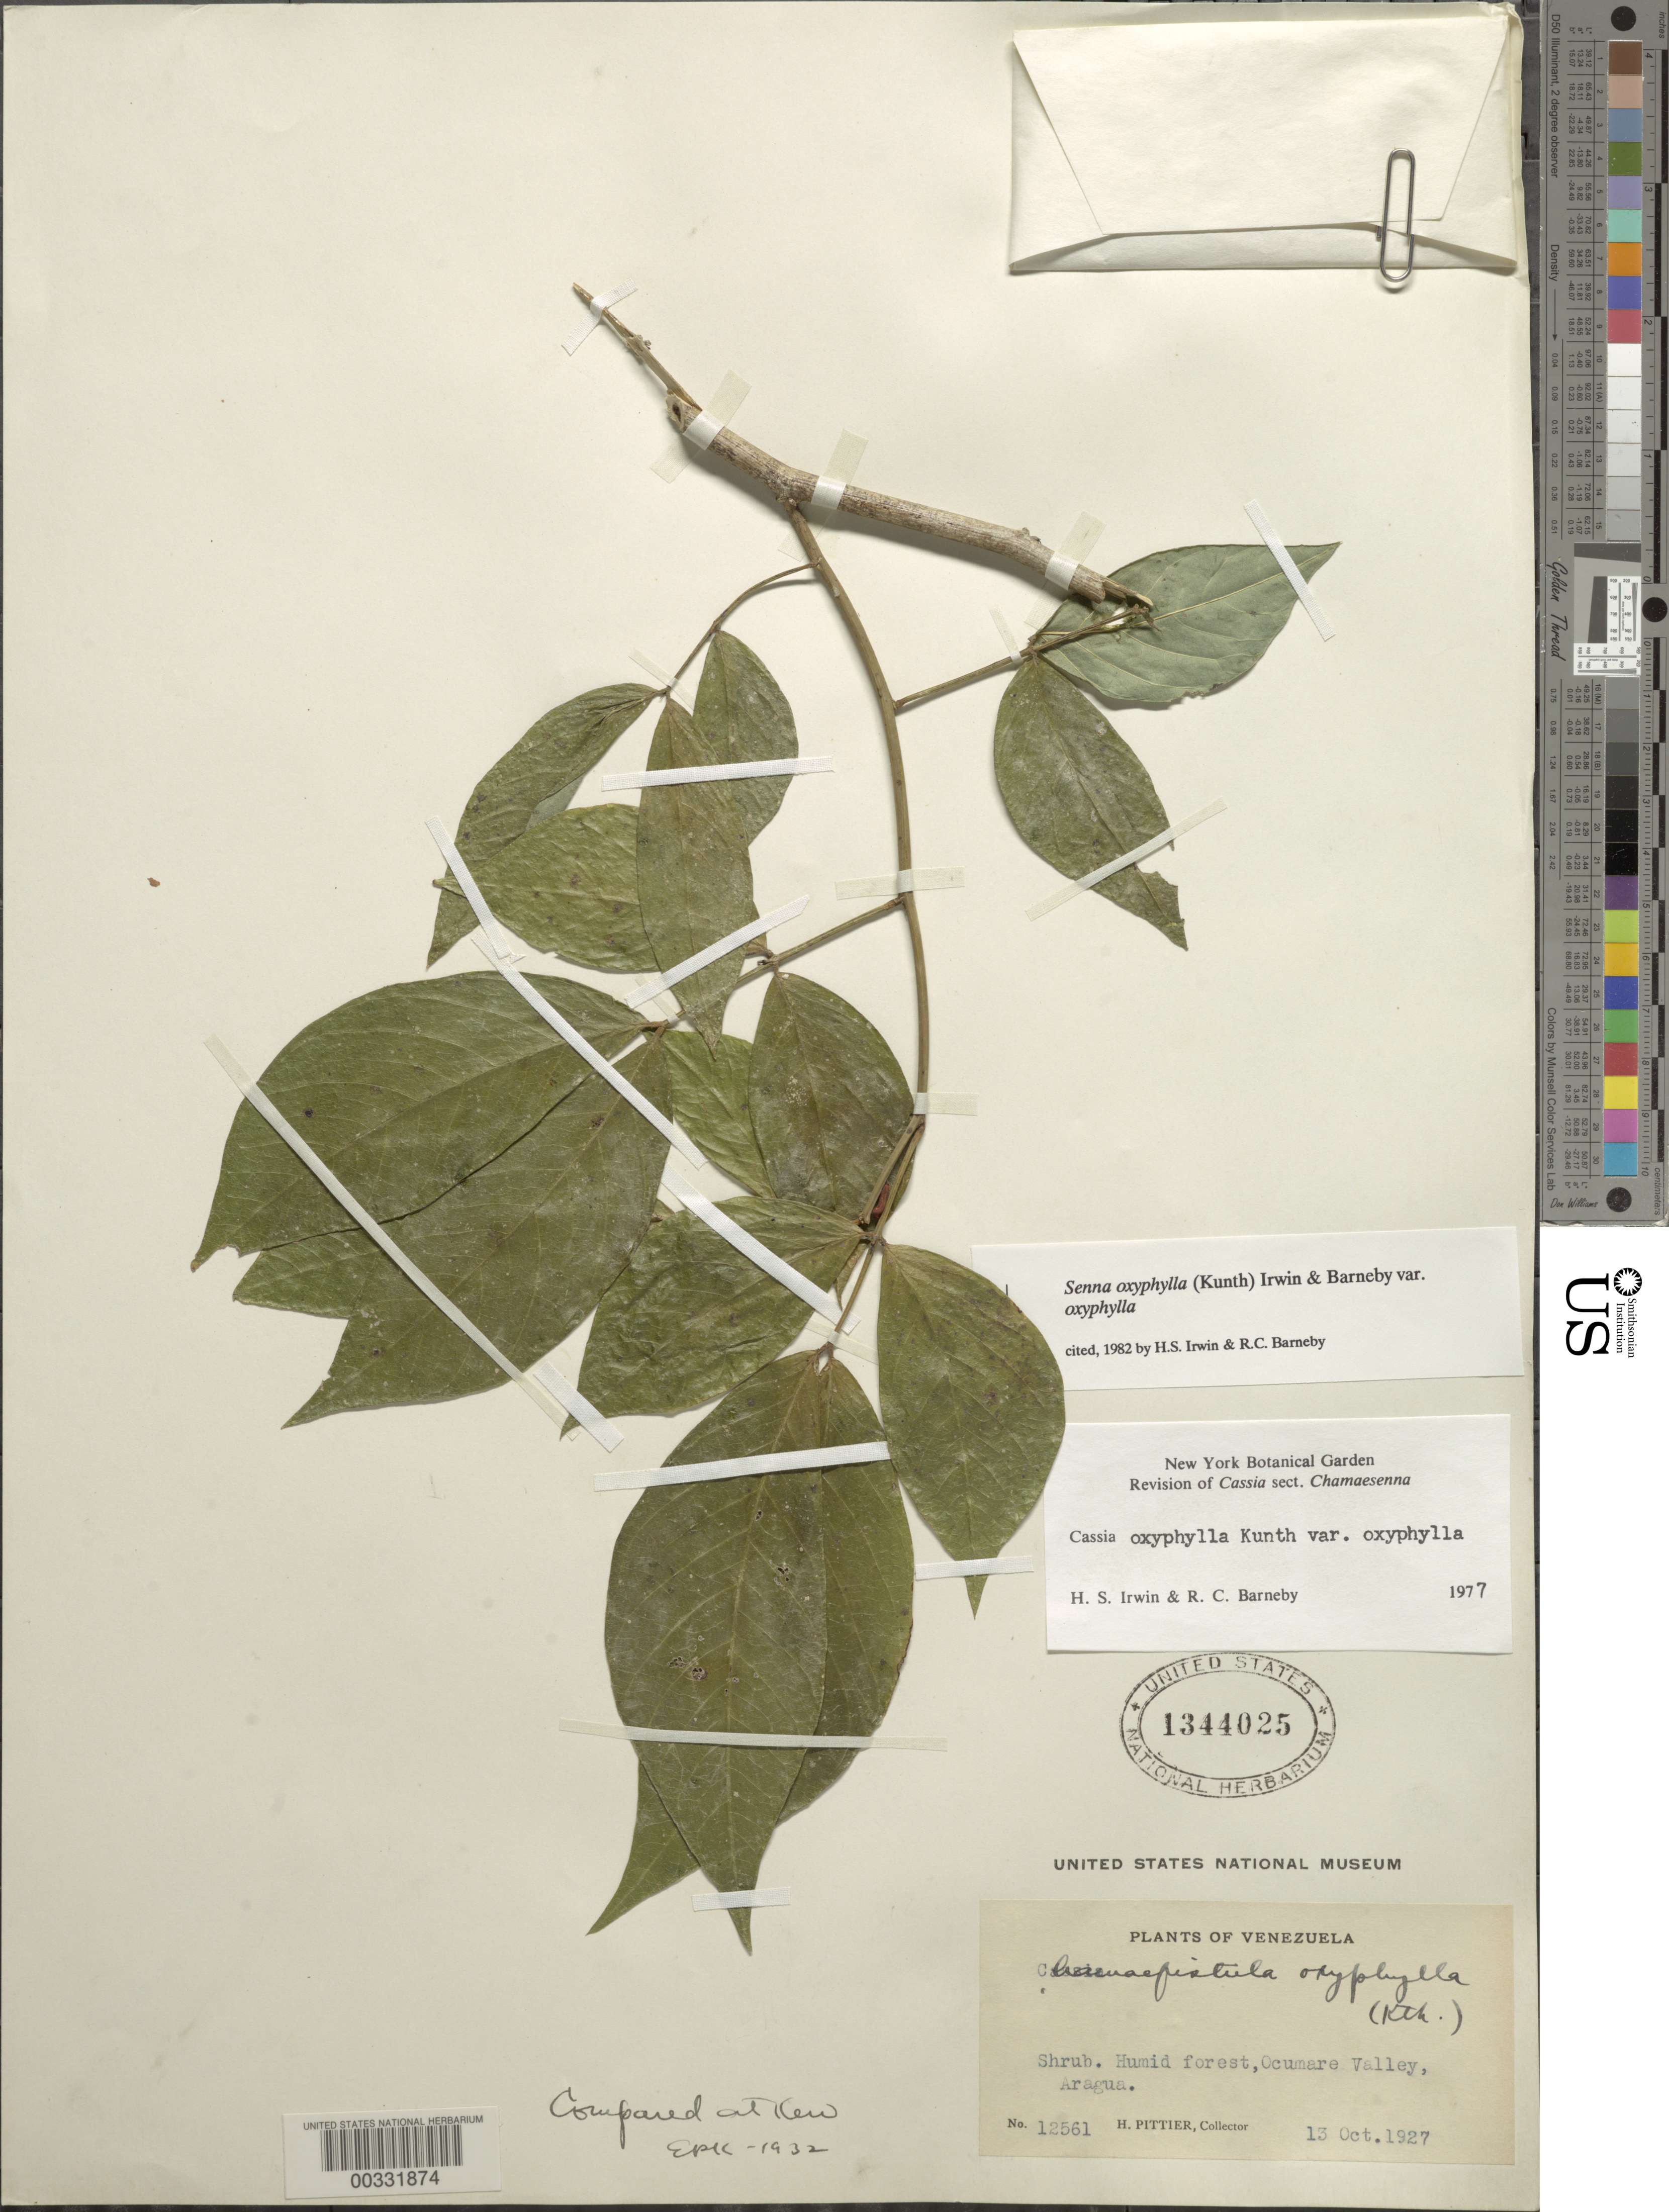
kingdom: Plantae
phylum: Tracheophyta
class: Magnoliopsida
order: Fabales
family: Fabaceae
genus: Senna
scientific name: Senna oxyphylla var. oxyphylla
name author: (Kunth) H.S. Irwin & Barneby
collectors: H. F. Pittier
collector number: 12561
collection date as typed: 13 Oct 1927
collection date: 1927-10-13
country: Venezuela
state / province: Aragua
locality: Ocumare valley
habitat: Humid forest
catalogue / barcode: US 1344025